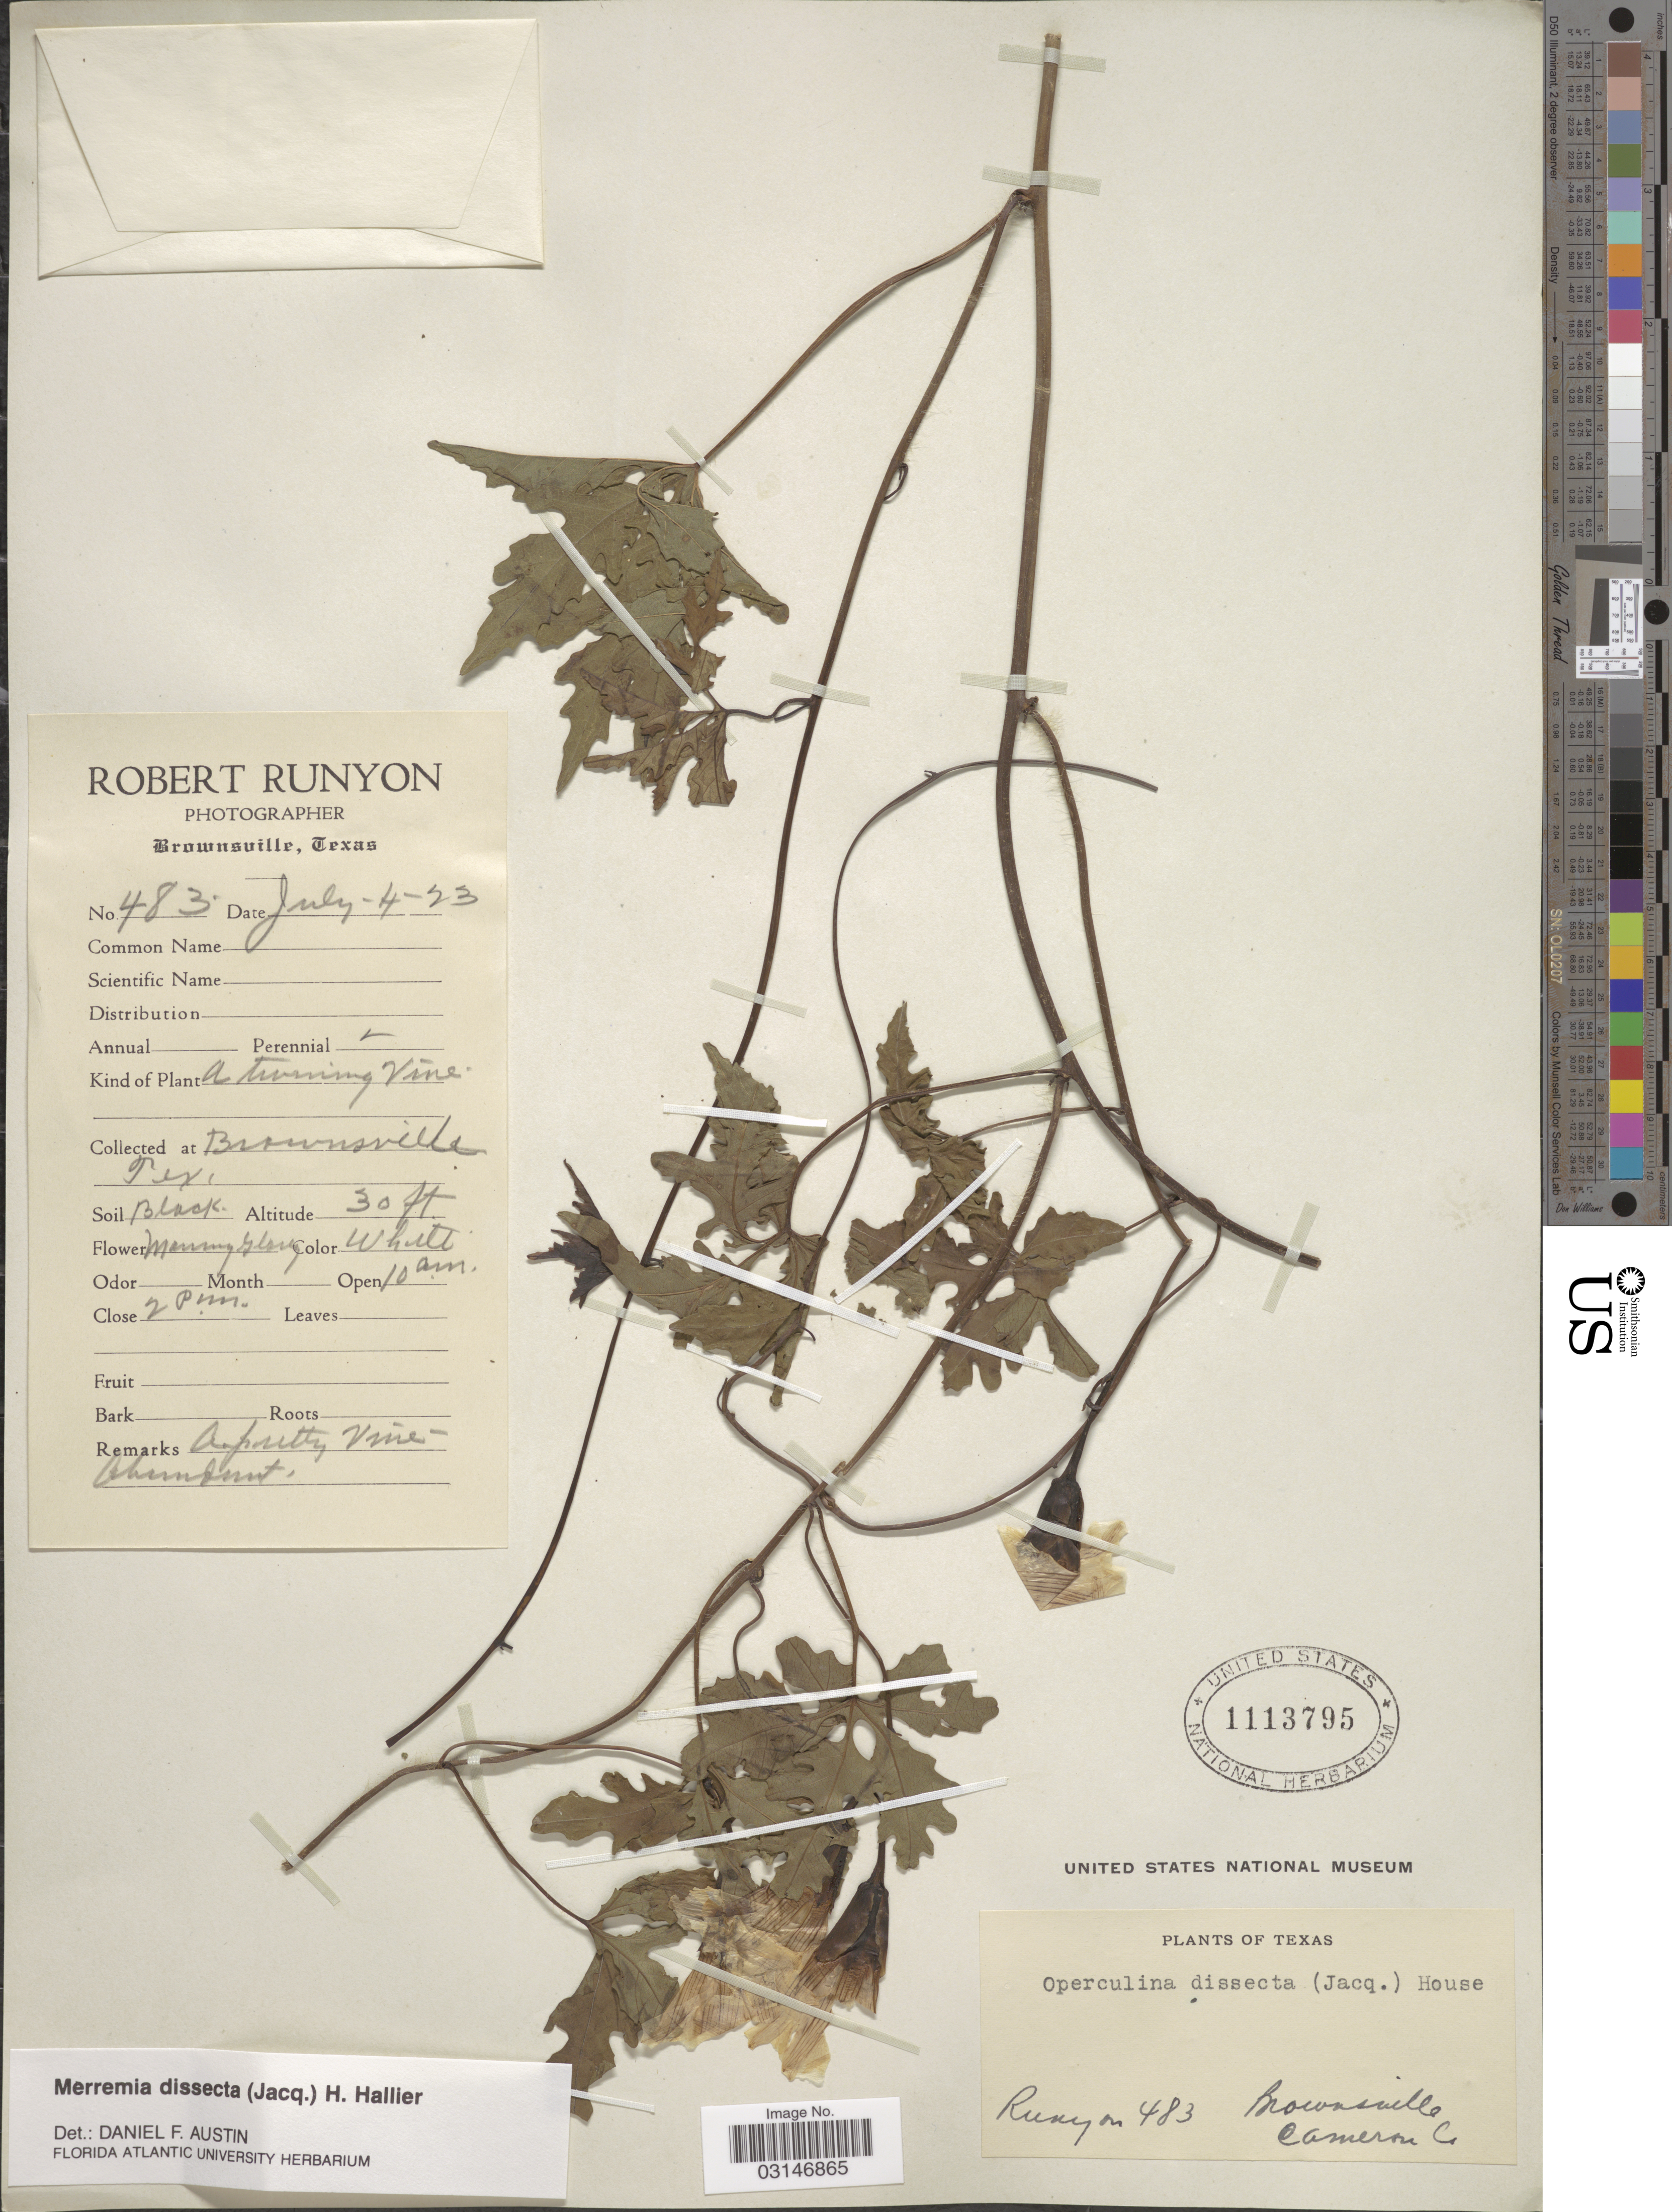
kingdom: Plantae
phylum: Tracheophyta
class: Magnoliopsida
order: Solanales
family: Convolvulaceae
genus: Distimake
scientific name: Distimake dissectus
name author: (Jacq.) A. R. Simões & Staples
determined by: Strong, Mark T., (BOT), Smithsonian Institution - National Museum of Natural History (UNITED STATES)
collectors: R. Runyon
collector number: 483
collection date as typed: Transcribed d/m/y: 4/7/23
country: United States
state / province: Texas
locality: Brownsville.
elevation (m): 9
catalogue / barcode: US 1113795